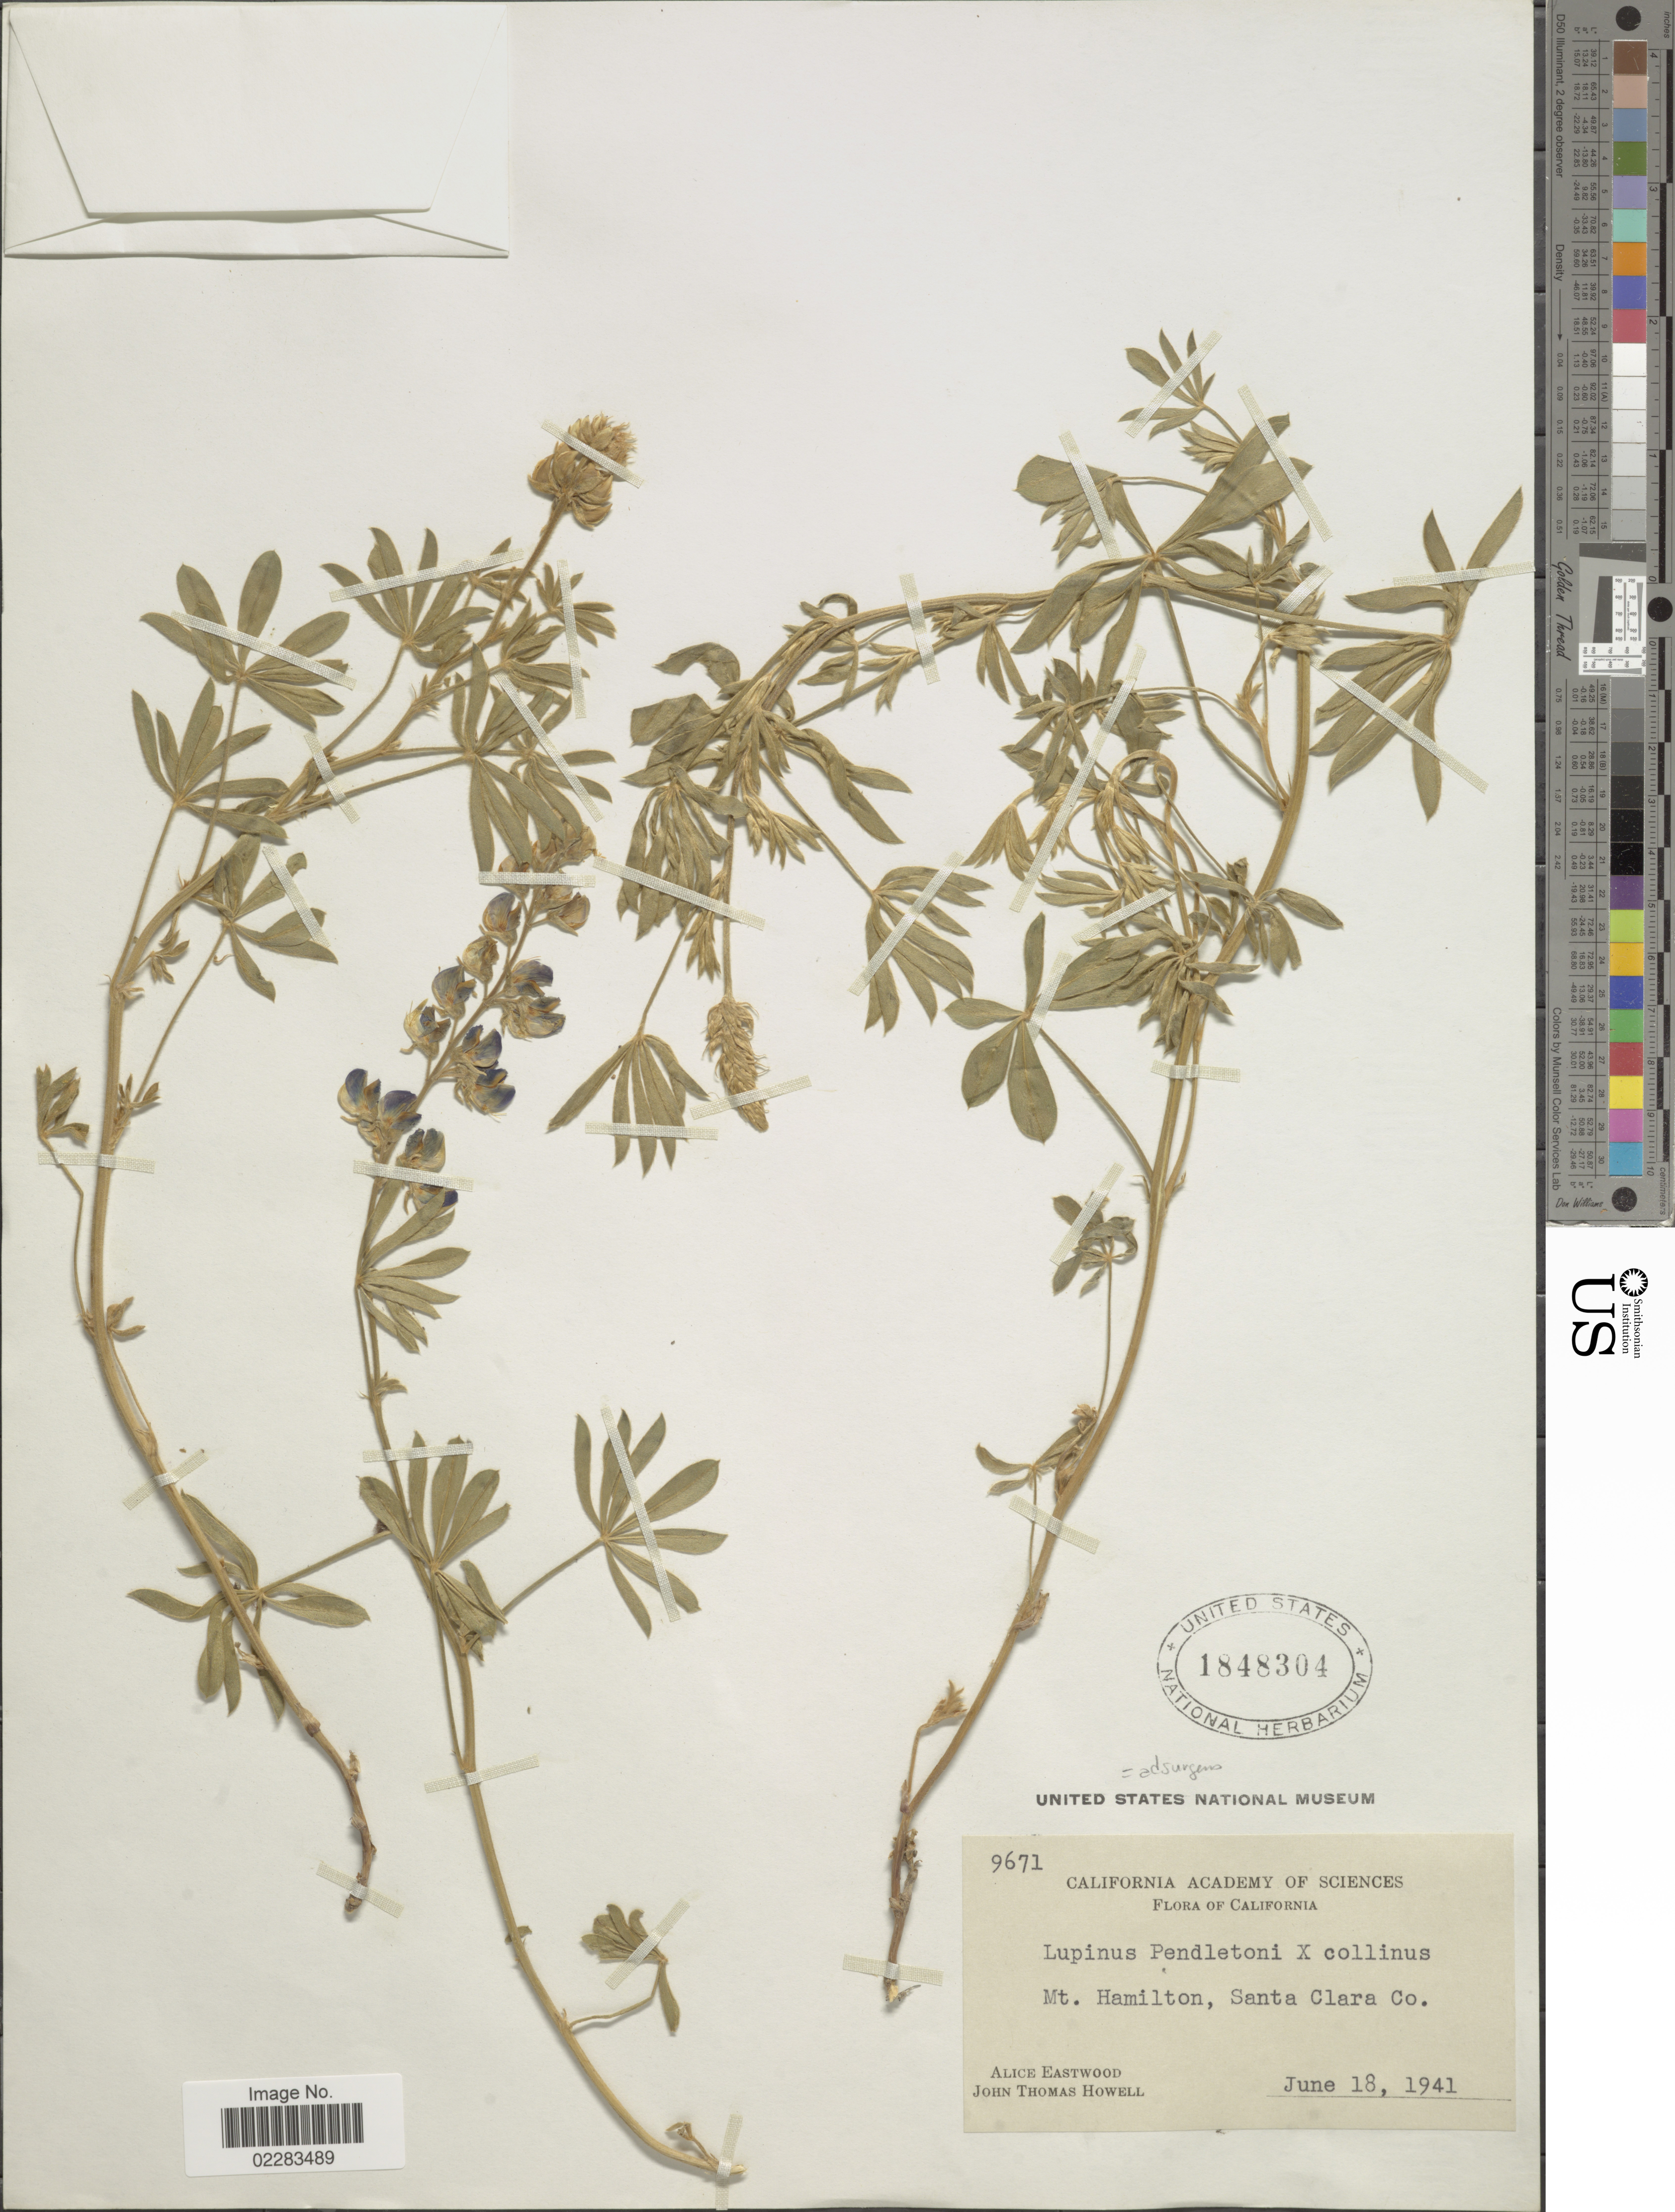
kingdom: Plantae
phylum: Tracheophyta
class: Magnoliopsida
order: Fabales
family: Fabaceae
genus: Lupinus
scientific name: Lupinus adsurgens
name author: W.B. Drew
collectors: A. Eastwood & J. T. Howell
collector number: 9671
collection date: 1941-06-18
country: United States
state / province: California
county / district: Santa Clara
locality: Mt. Hamilton. Santa Clara Co.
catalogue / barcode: US 1848304